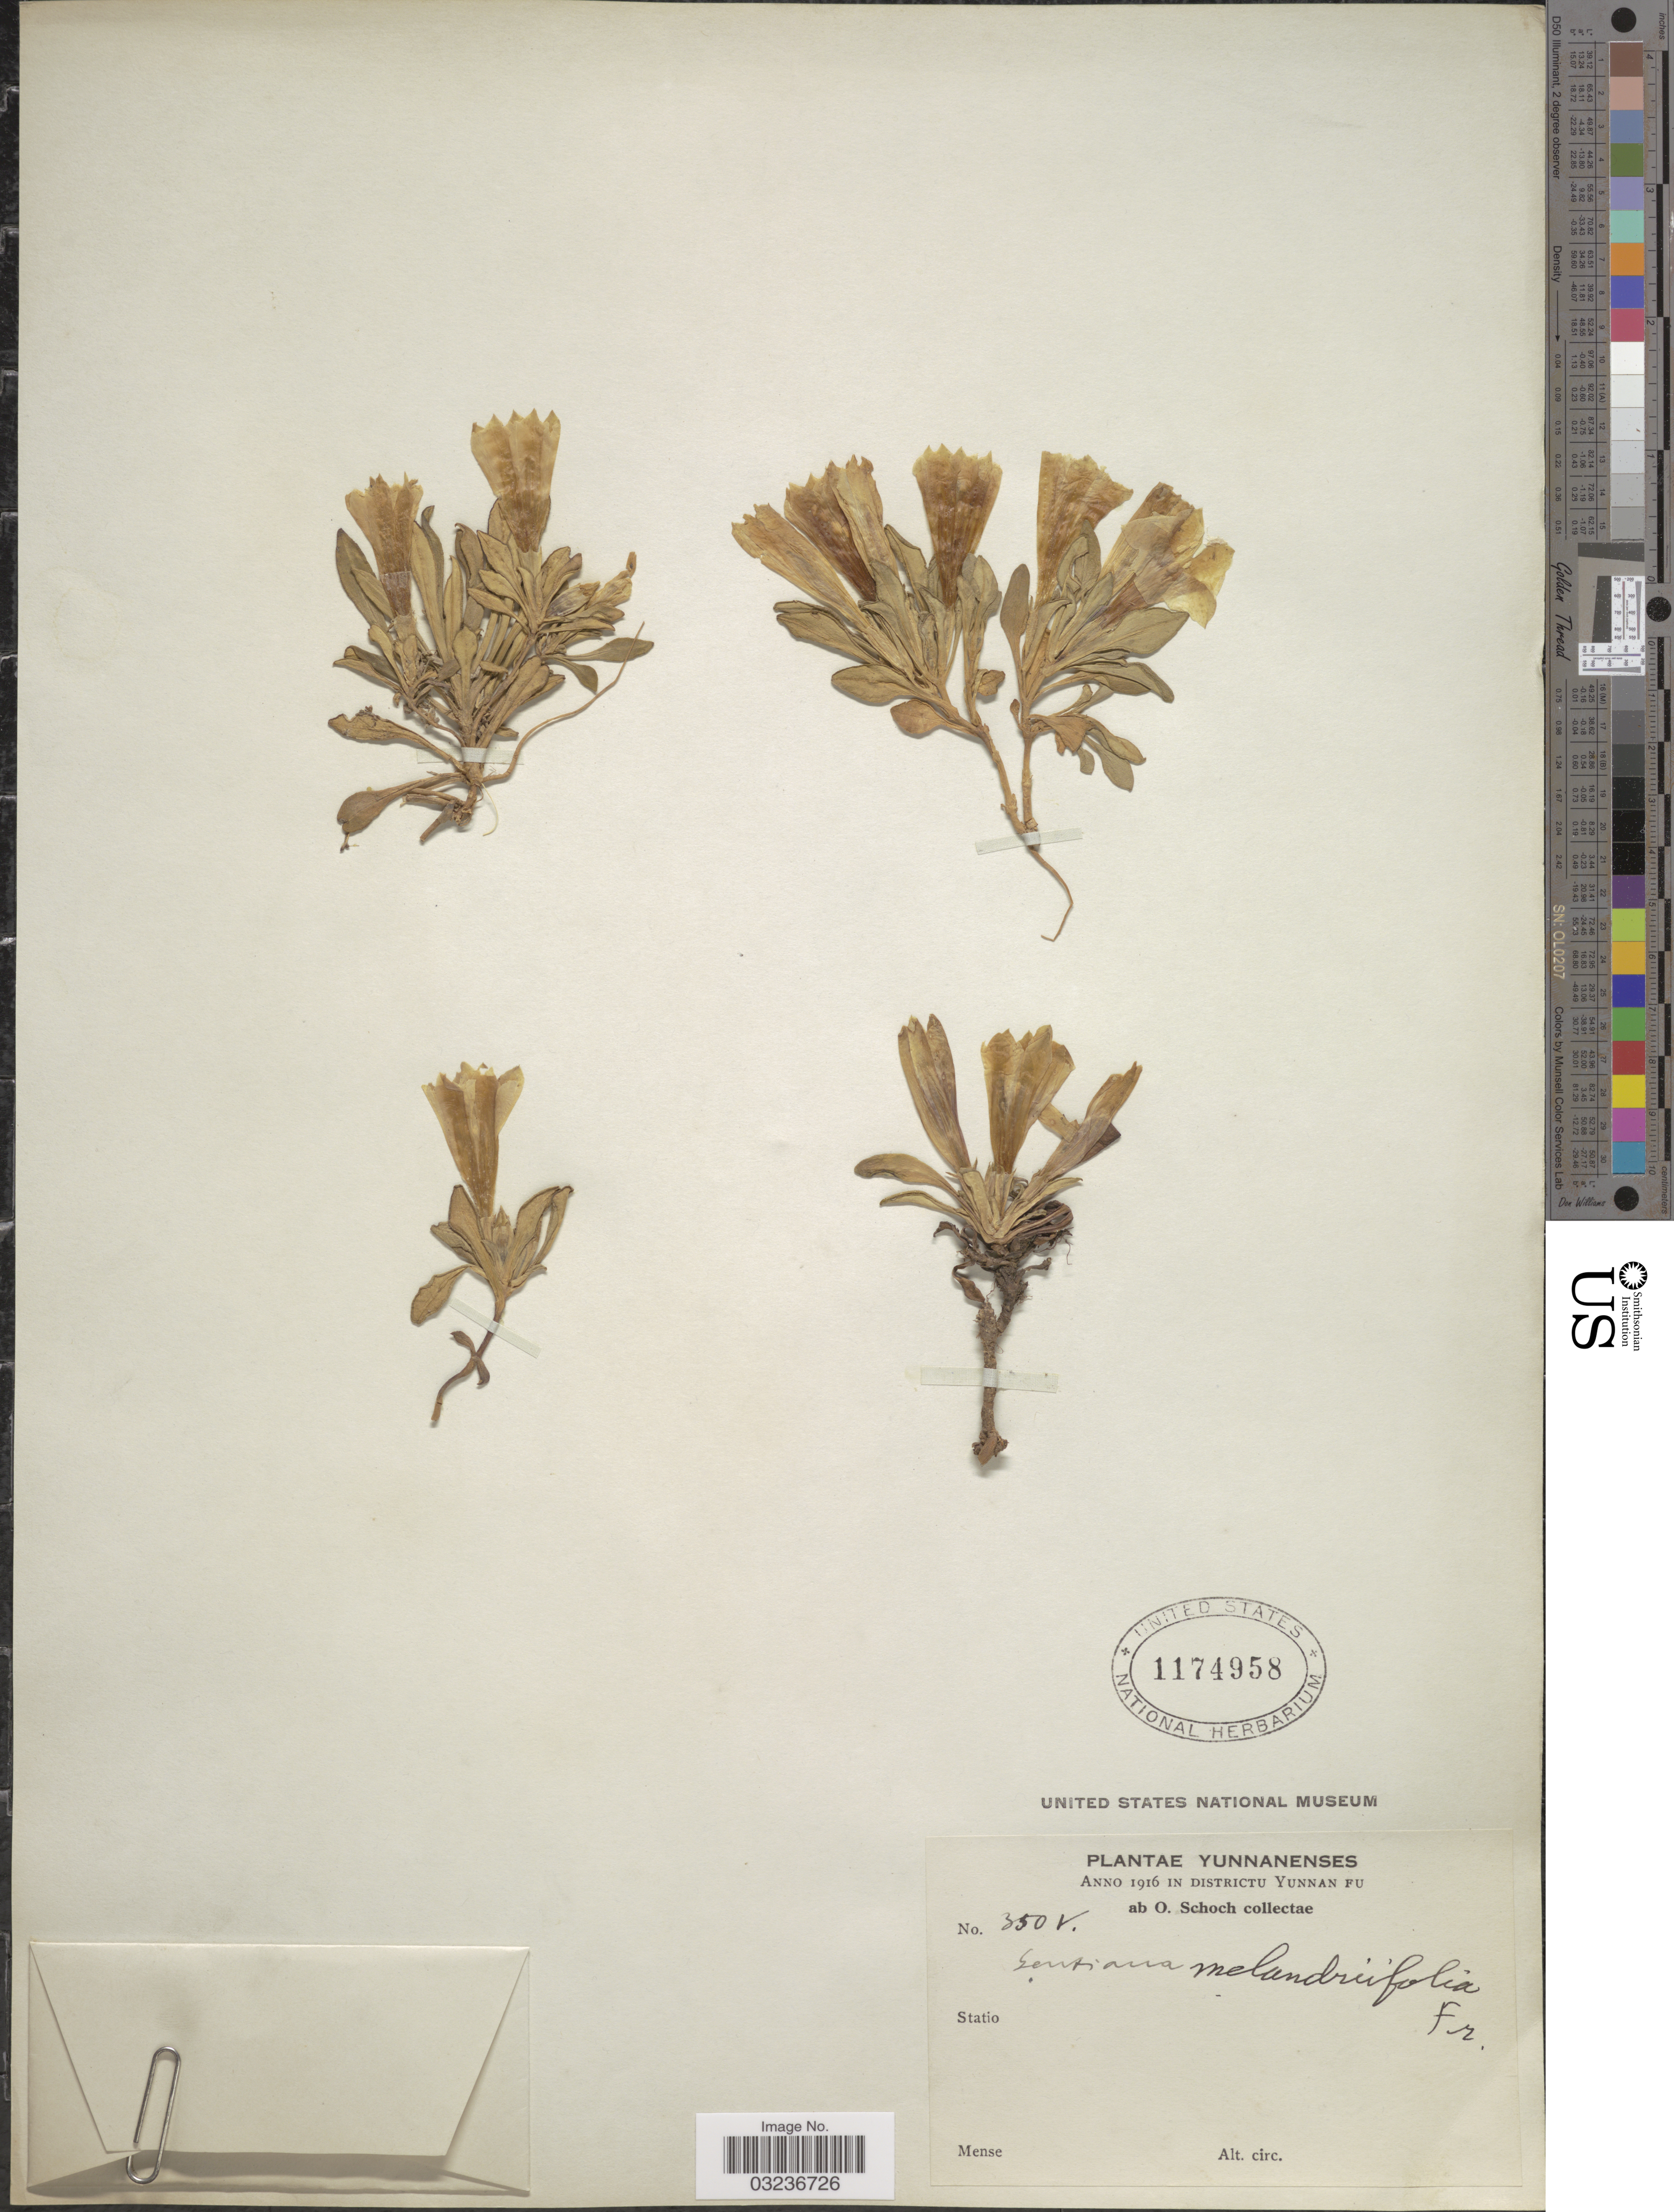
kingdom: Plantae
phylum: Tracheophyta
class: Magnoliopsida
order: Gentianales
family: Gentianaceae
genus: Gentiana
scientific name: Gentiana melandriifolia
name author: Franch.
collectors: O. Schoch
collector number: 350 V*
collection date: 1916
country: China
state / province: Yunnan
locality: Yunnanenses, Districtu Yunnan Fu.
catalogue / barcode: US 1174958